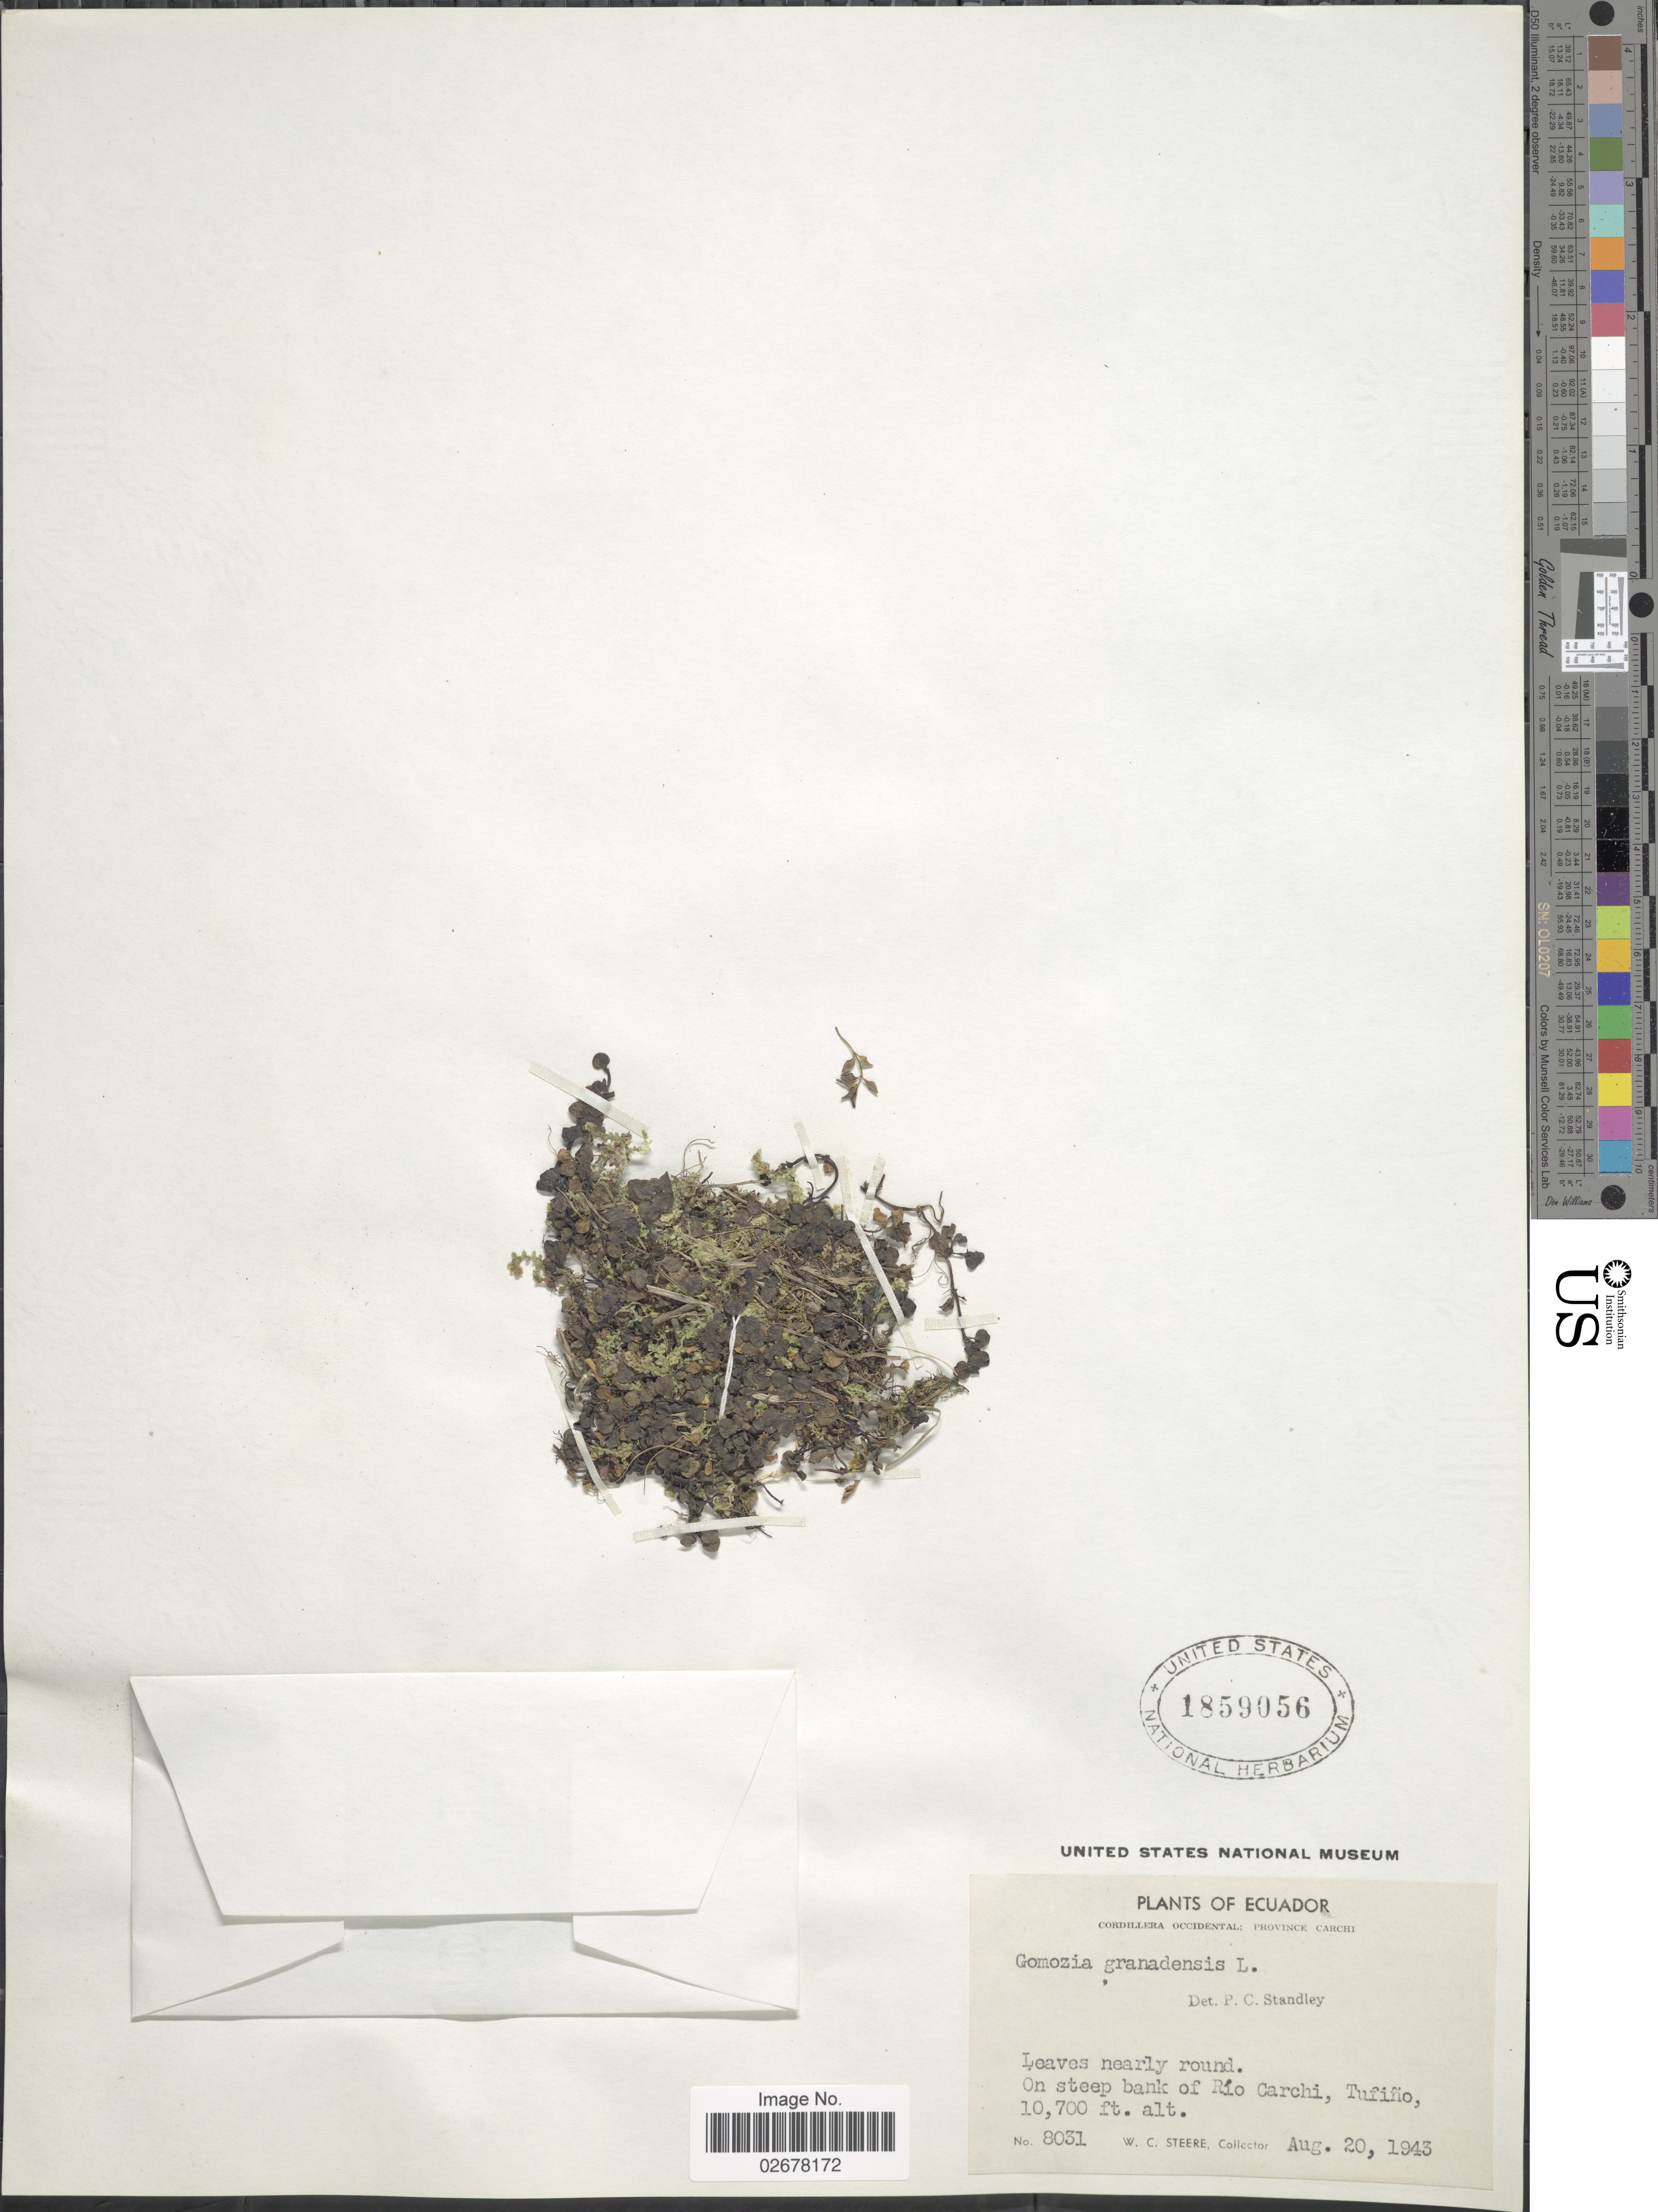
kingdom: Plantae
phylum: Tracheophyta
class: Magnoliopsida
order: Gentianales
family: Rubiaceae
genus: Nertera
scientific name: Nertera depressa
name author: Banks & Sol. ex Gaertn.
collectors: W. C. Steere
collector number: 8031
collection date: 1943-08-20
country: Ecuador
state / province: Carchi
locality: Cordillera Occidental, On steep bank of Río Carchi, Tufiño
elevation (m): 3261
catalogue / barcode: US 1859056